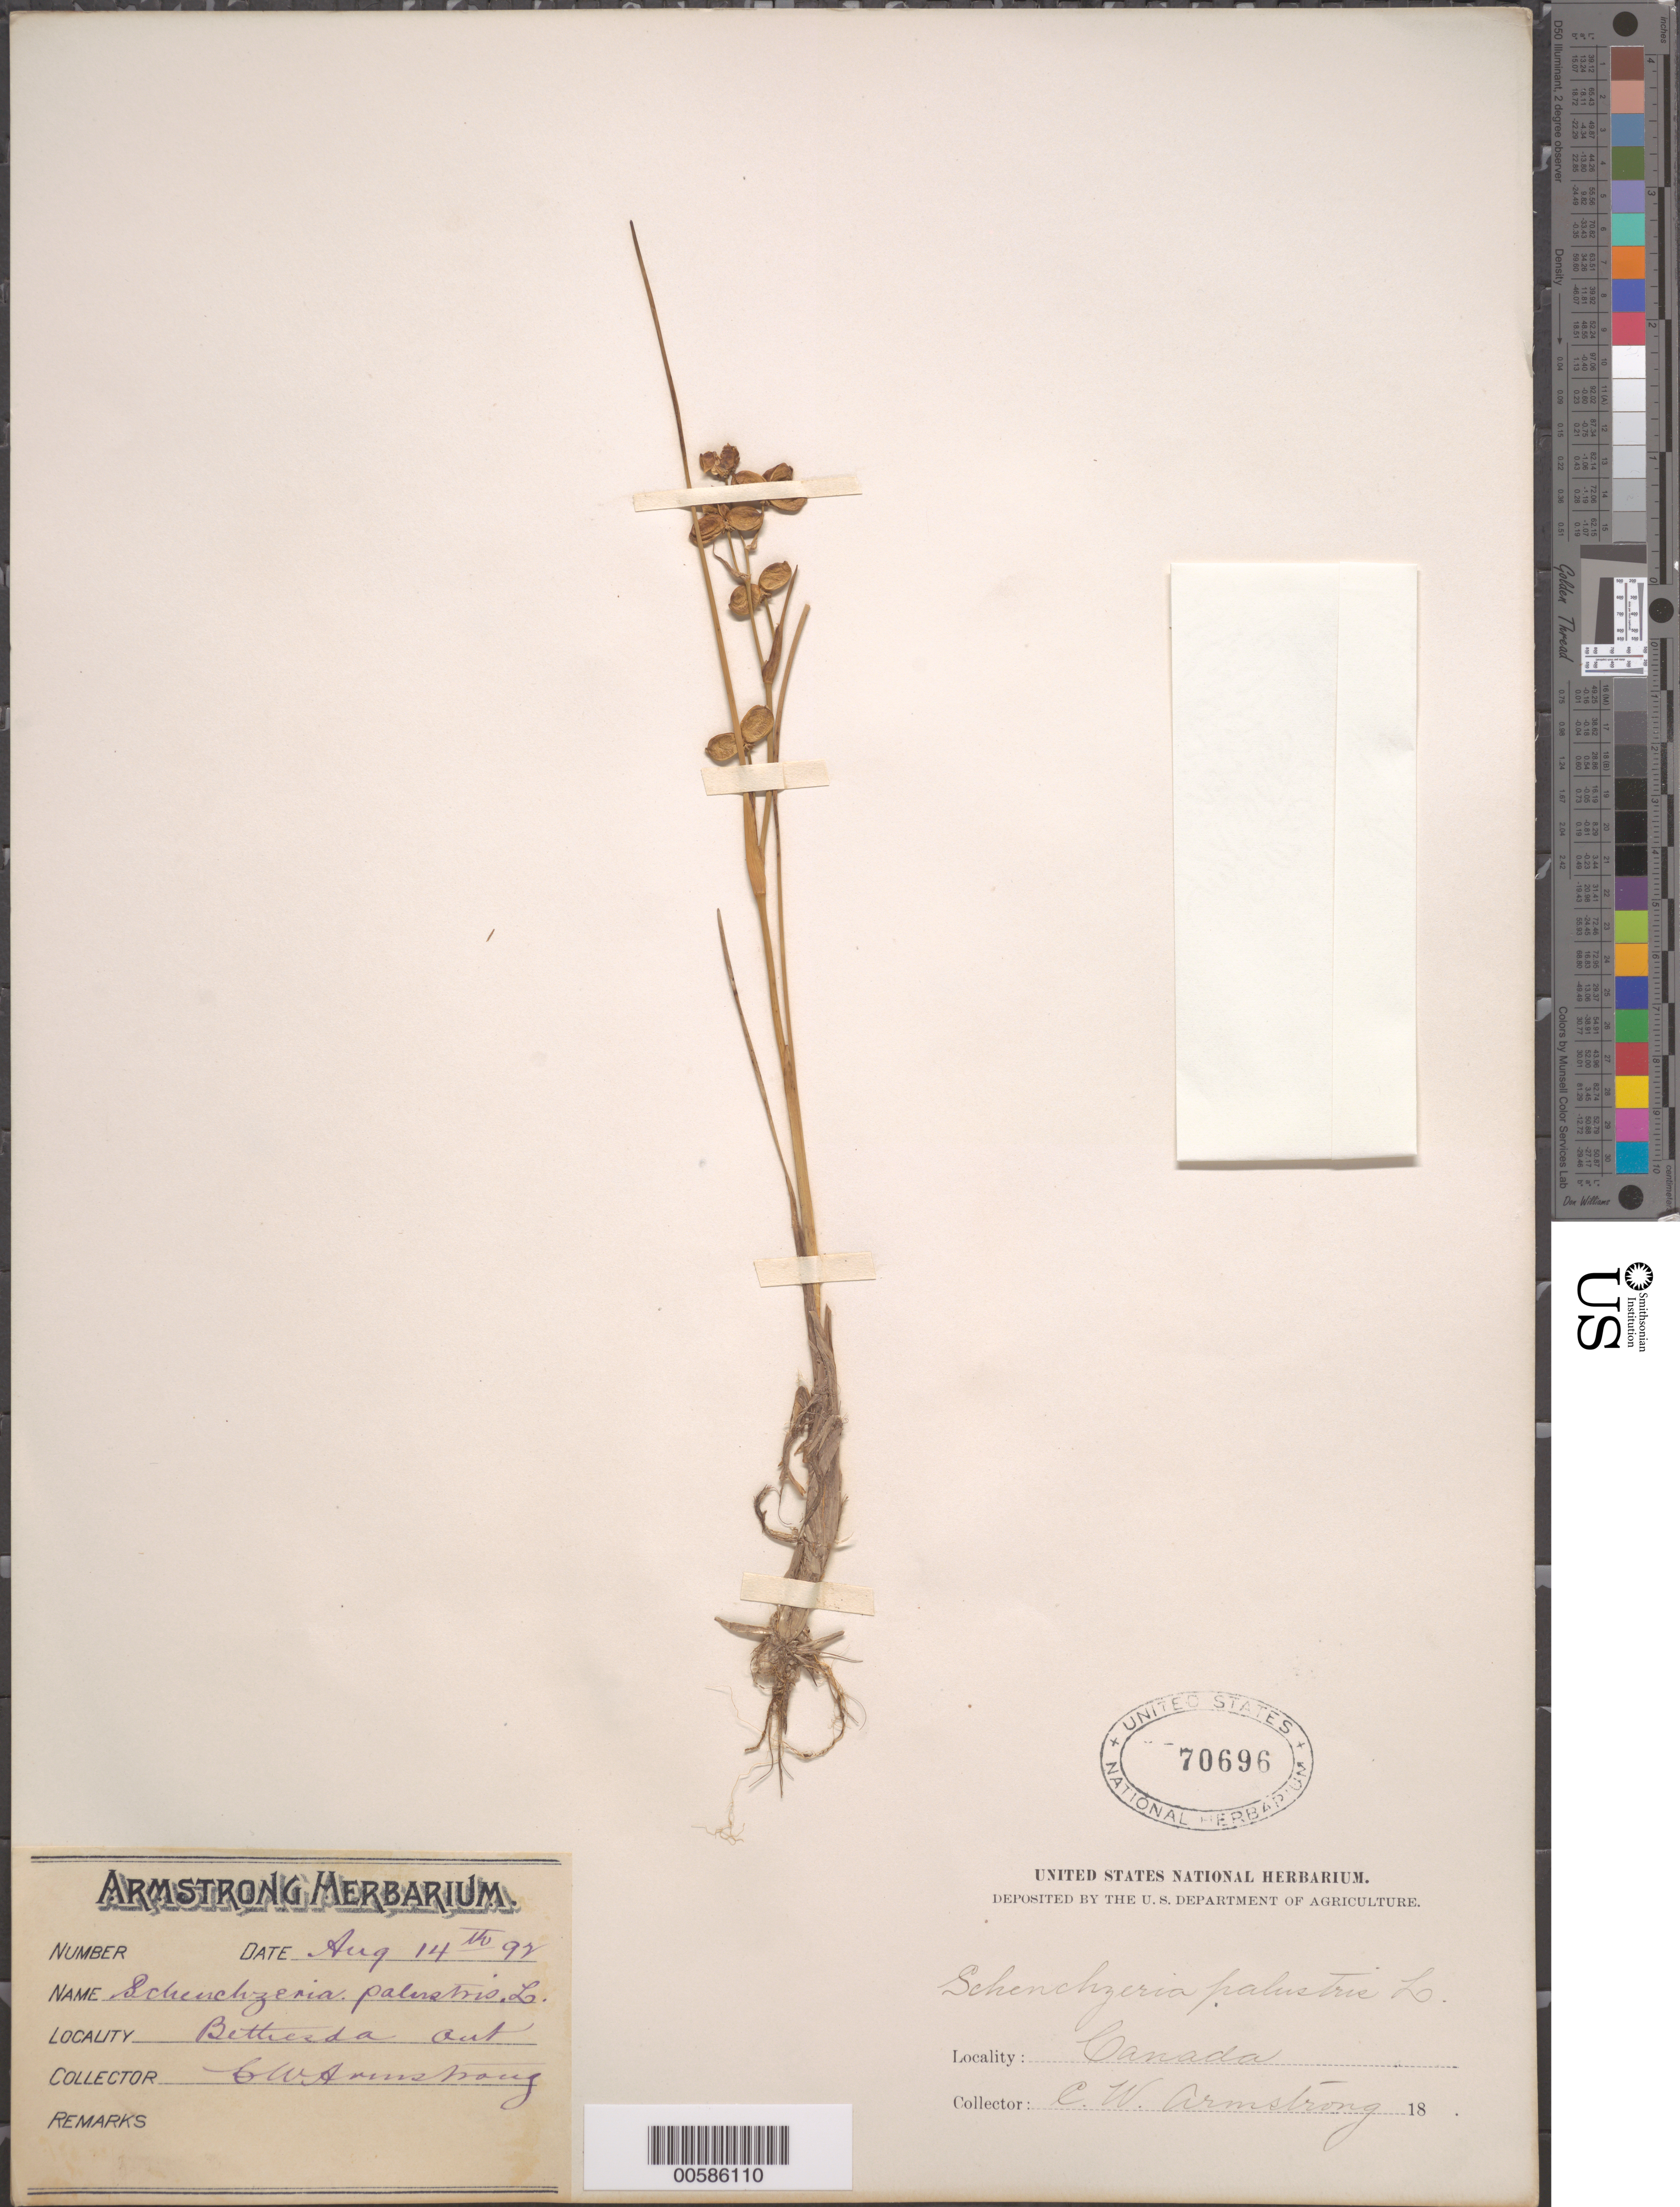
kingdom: Plantae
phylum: Tracheophyta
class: Liliopsida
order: Alismatales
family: Scheuchzeriaceae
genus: Scheuchzeria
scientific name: Scheuchzeria palustris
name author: L.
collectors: C. W. Armstrong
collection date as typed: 14 Aug 1892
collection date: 1892-08-14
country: Canada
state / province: Ontario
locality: Bethesda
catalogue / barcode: US 70696